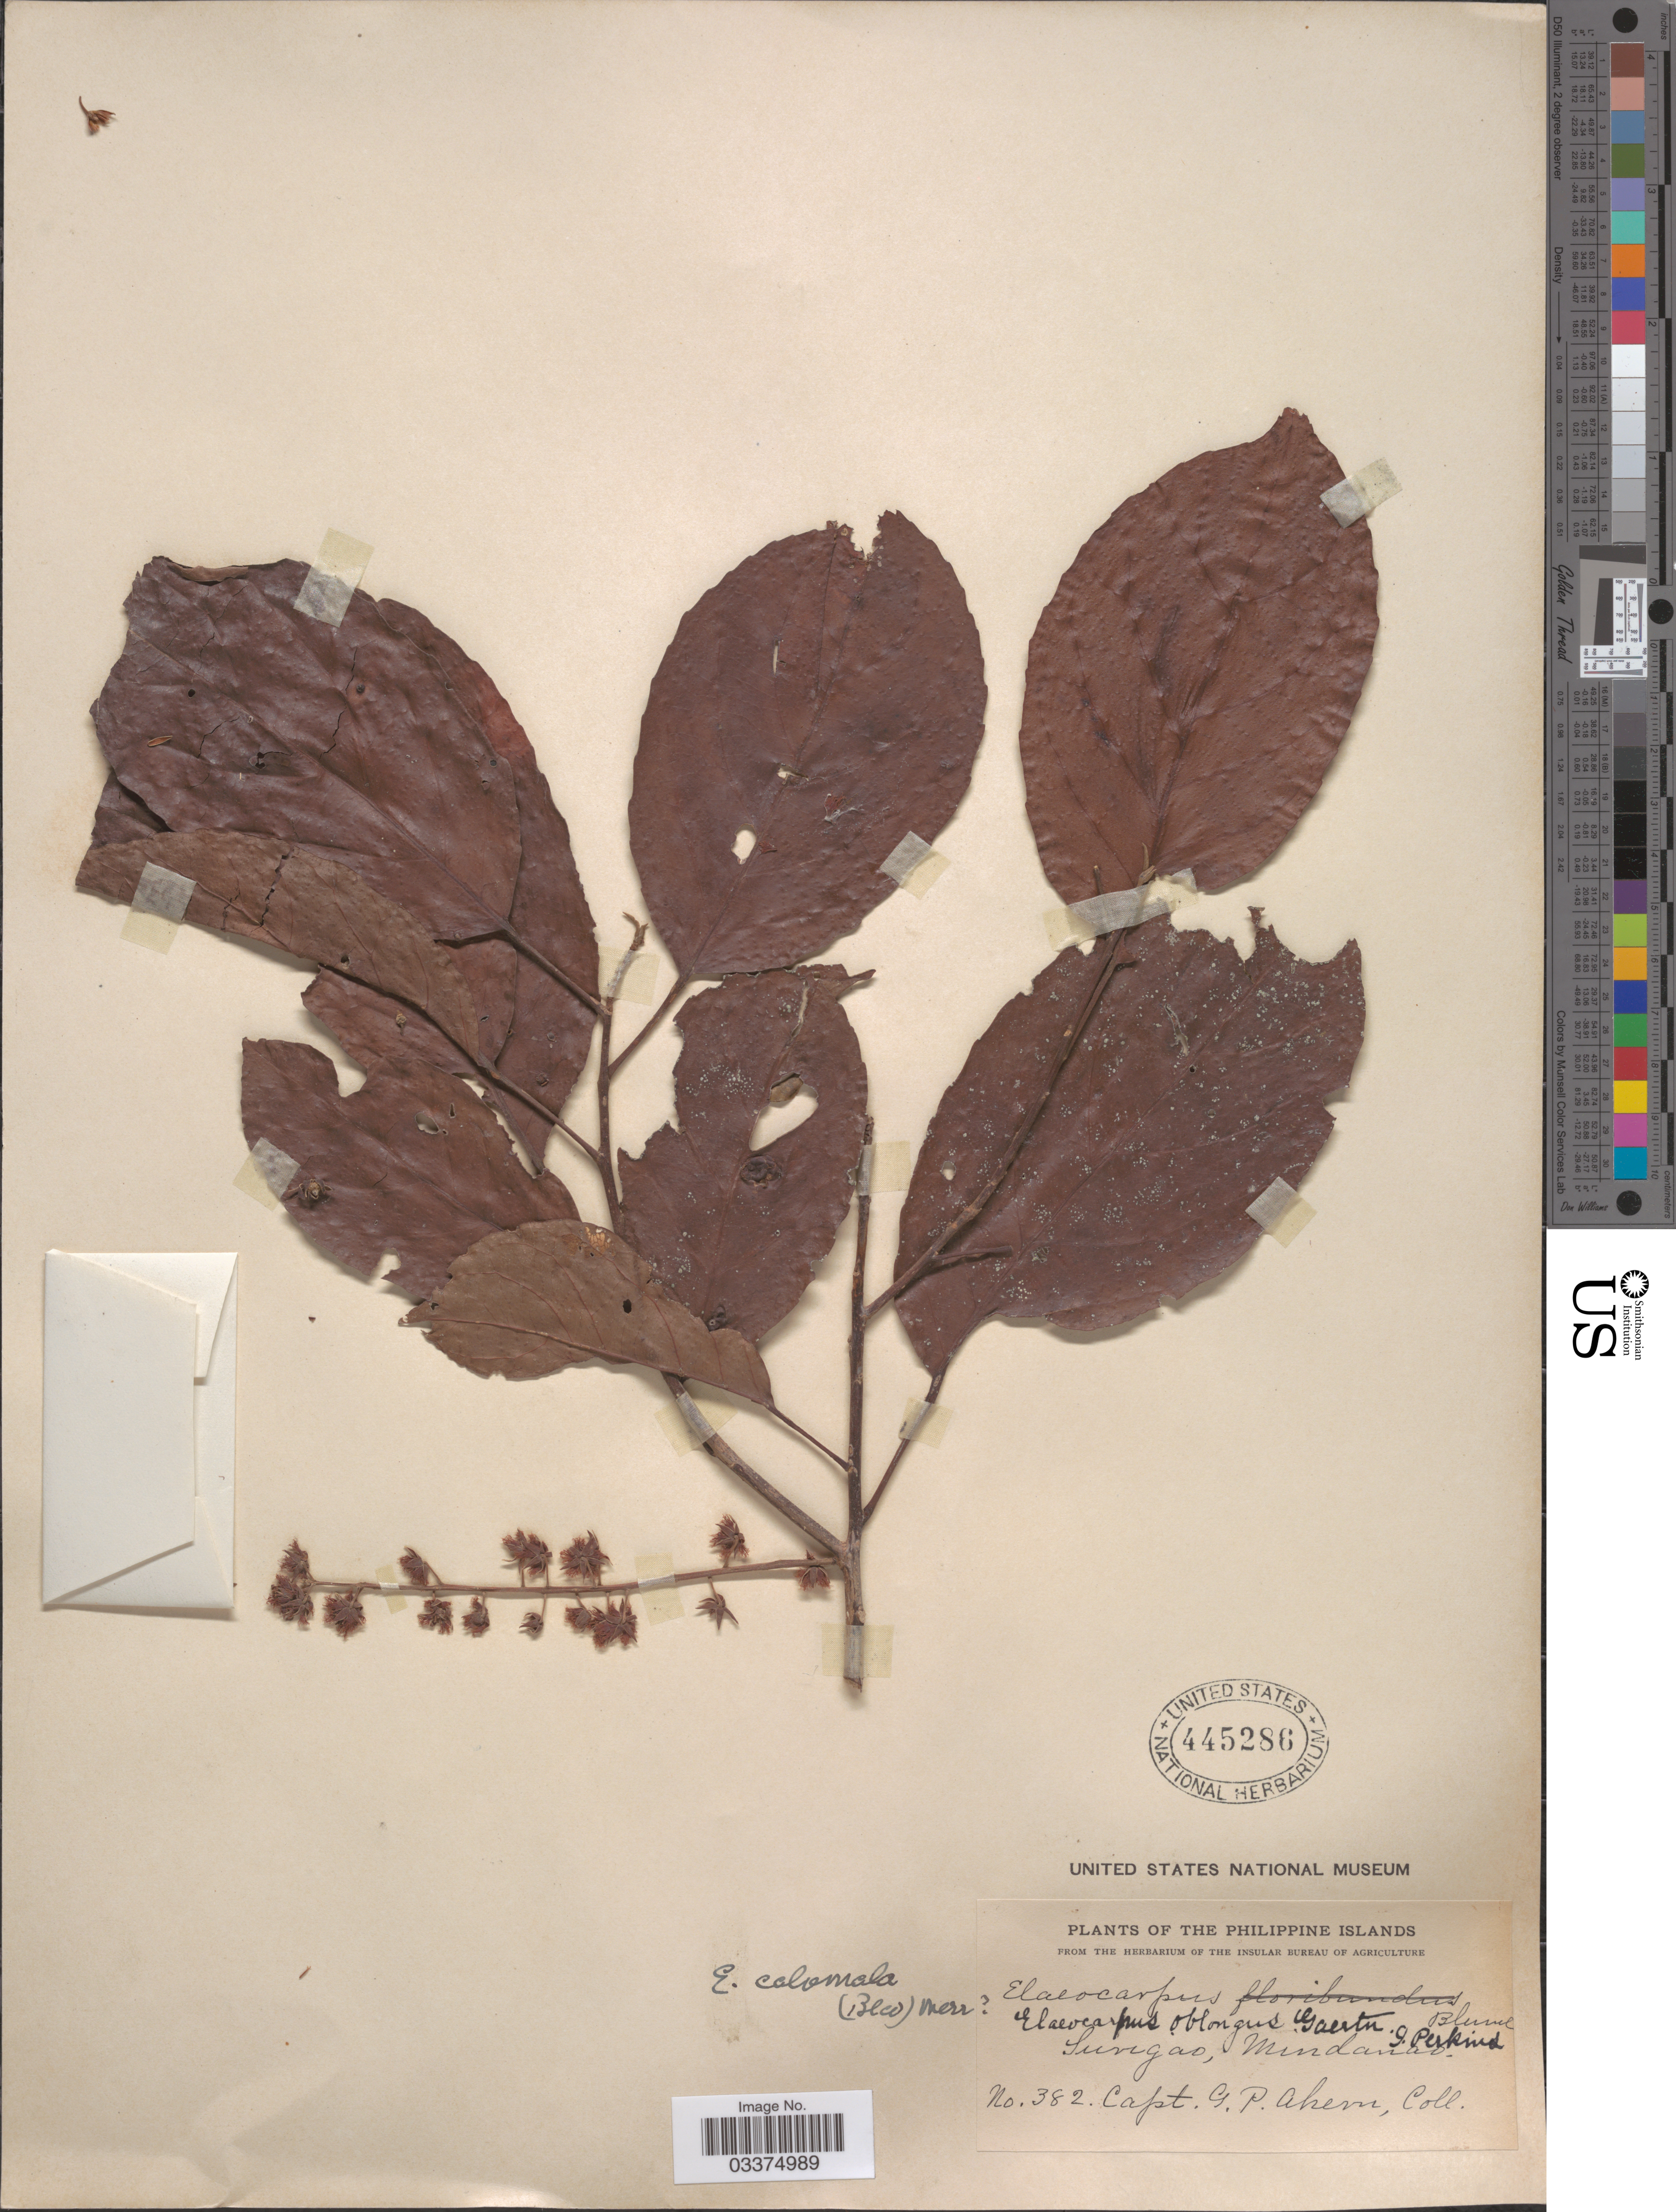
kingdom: Plantae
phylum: Tracheophyta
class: Magnoliopsida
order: Oxalidales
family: Elaeocarpaceae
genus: Elaeocarpus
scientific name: Elaeocarpus calomala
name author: (Blanco) Merr.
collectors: G. Ahern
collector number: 382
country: Philippines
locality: Surigao, Mindanao.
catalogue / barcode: US 445286